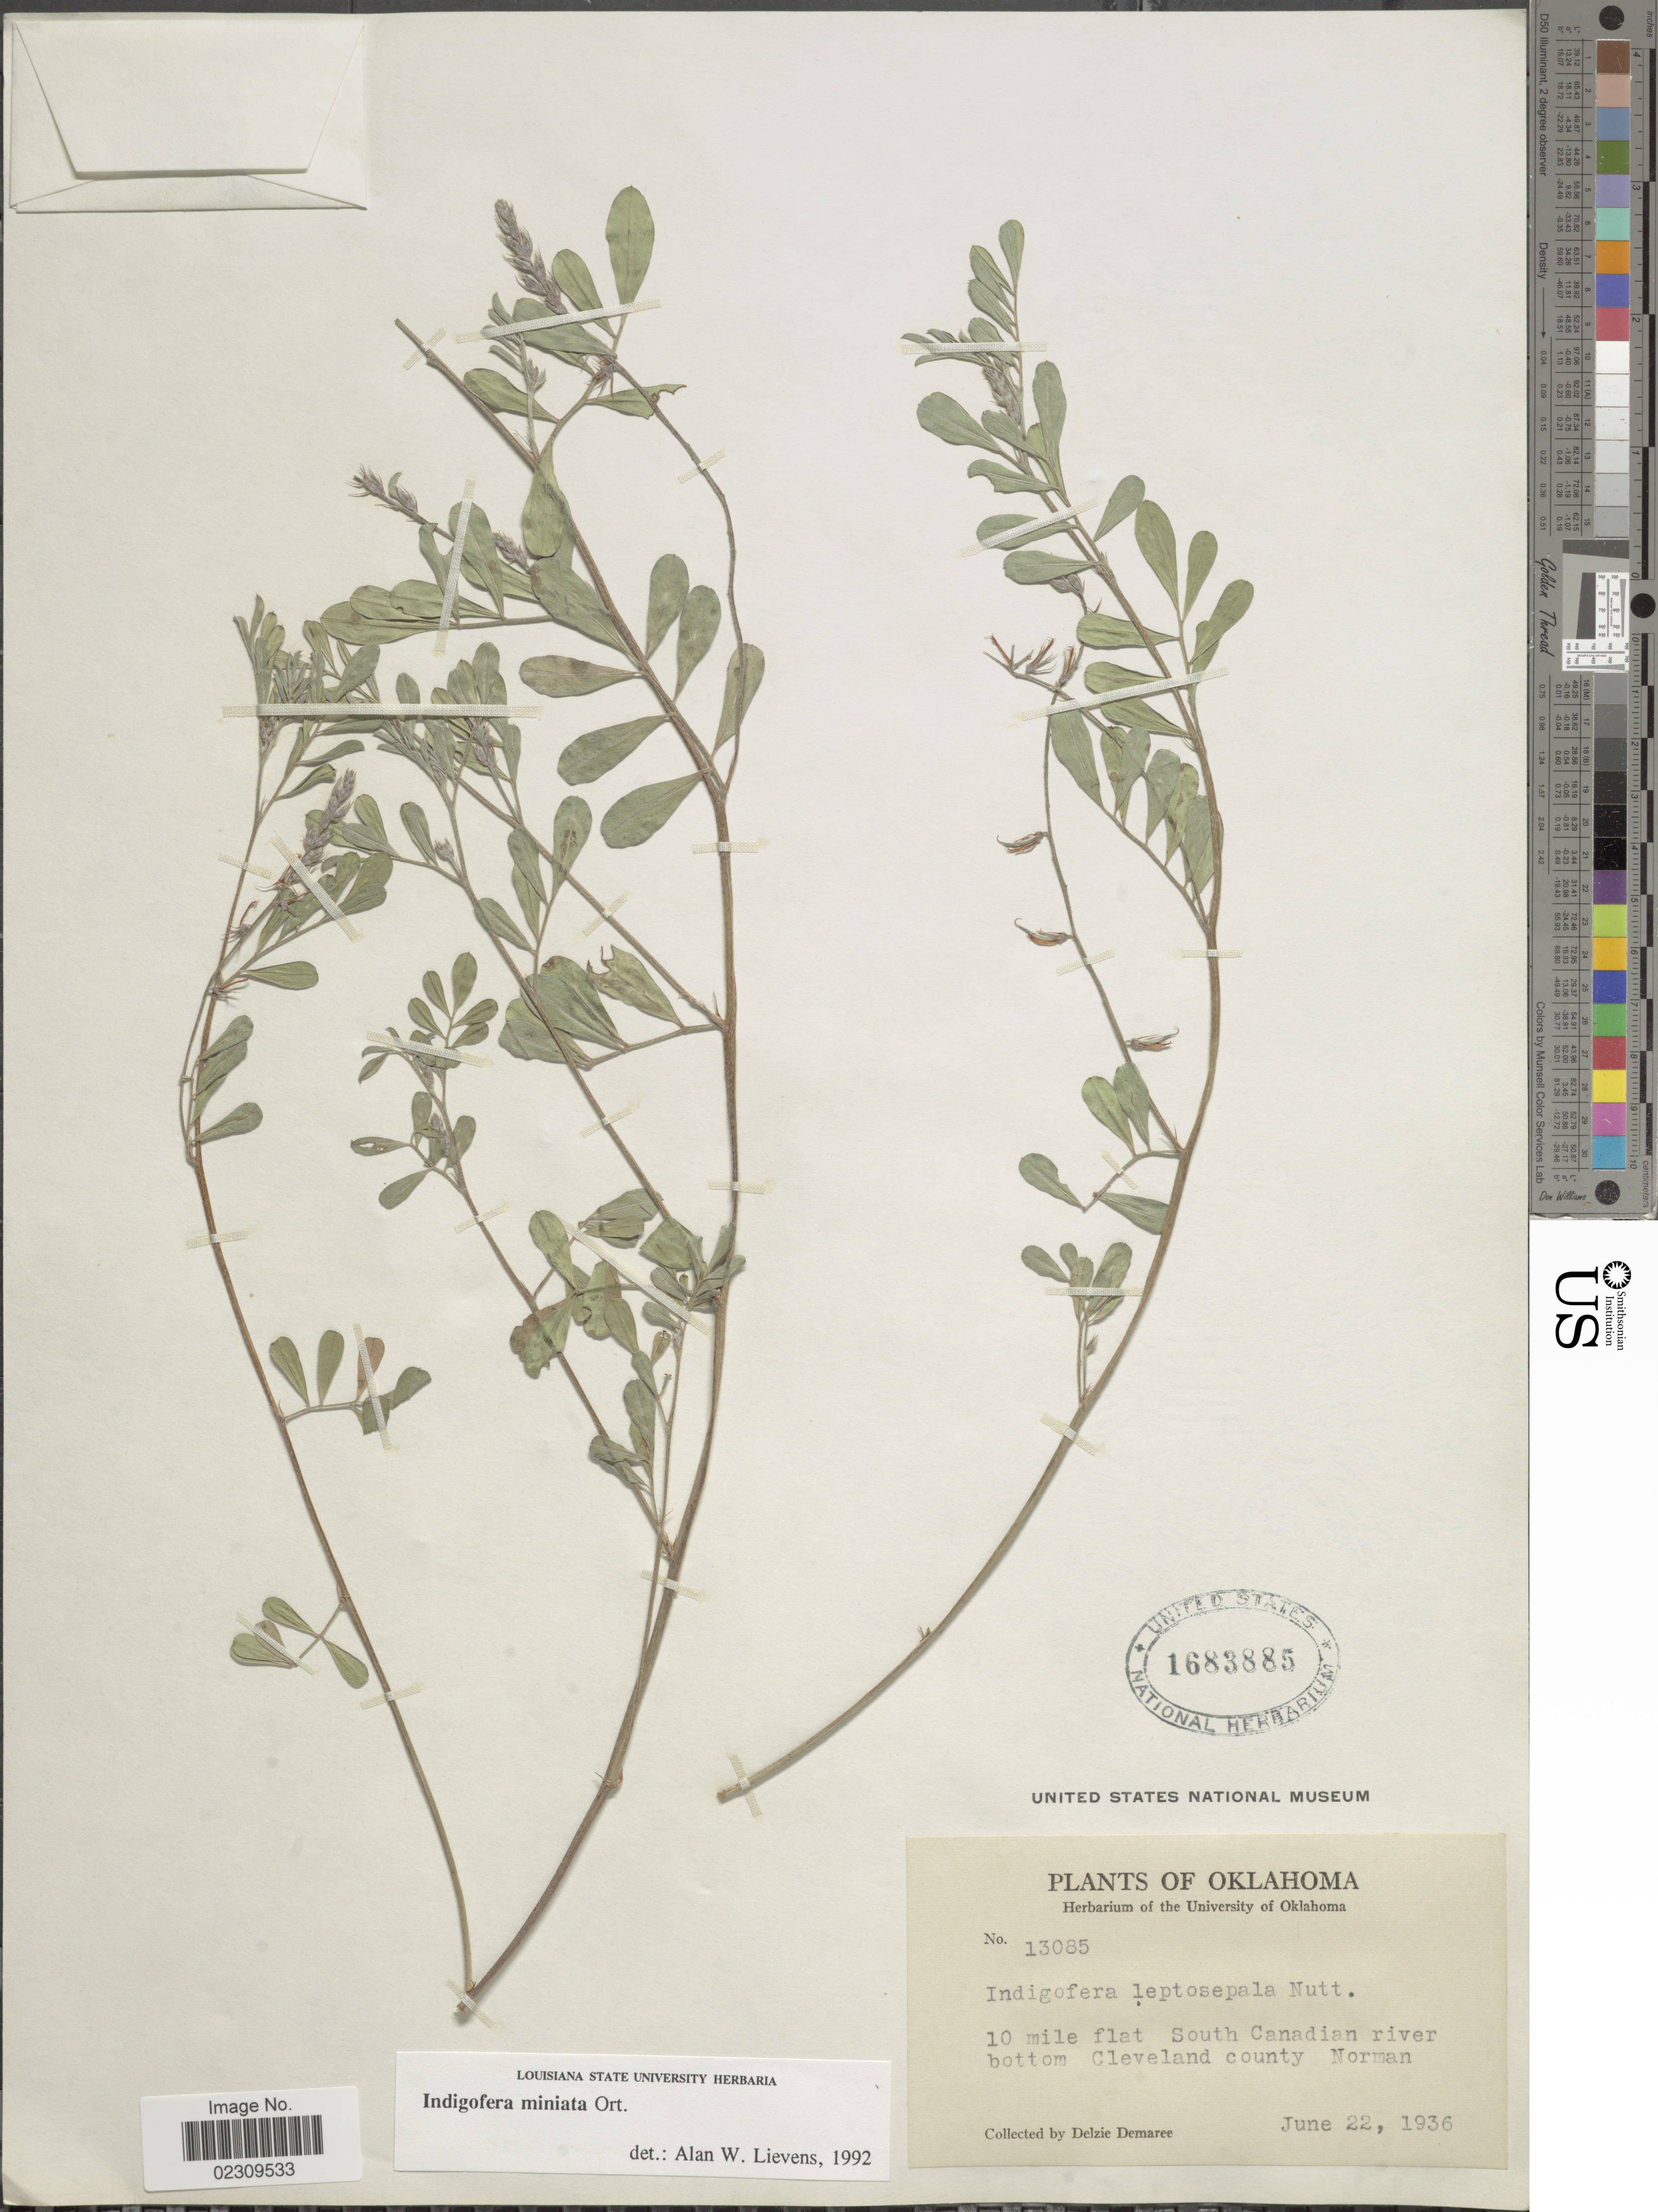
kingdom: Plantae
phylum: Tracheophyta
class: Magnoliopsida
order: Fabales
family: Fabaceae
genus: Indigofera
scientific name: Indigofera miniata var. leptosepala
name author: Ortega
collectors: D. Demaree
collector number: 13085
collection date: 1936-06-22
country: United States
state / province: Oklahoma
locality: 10 mile flat South Canadian river bottom Cleveland county, Norman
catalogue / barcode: US 1683885